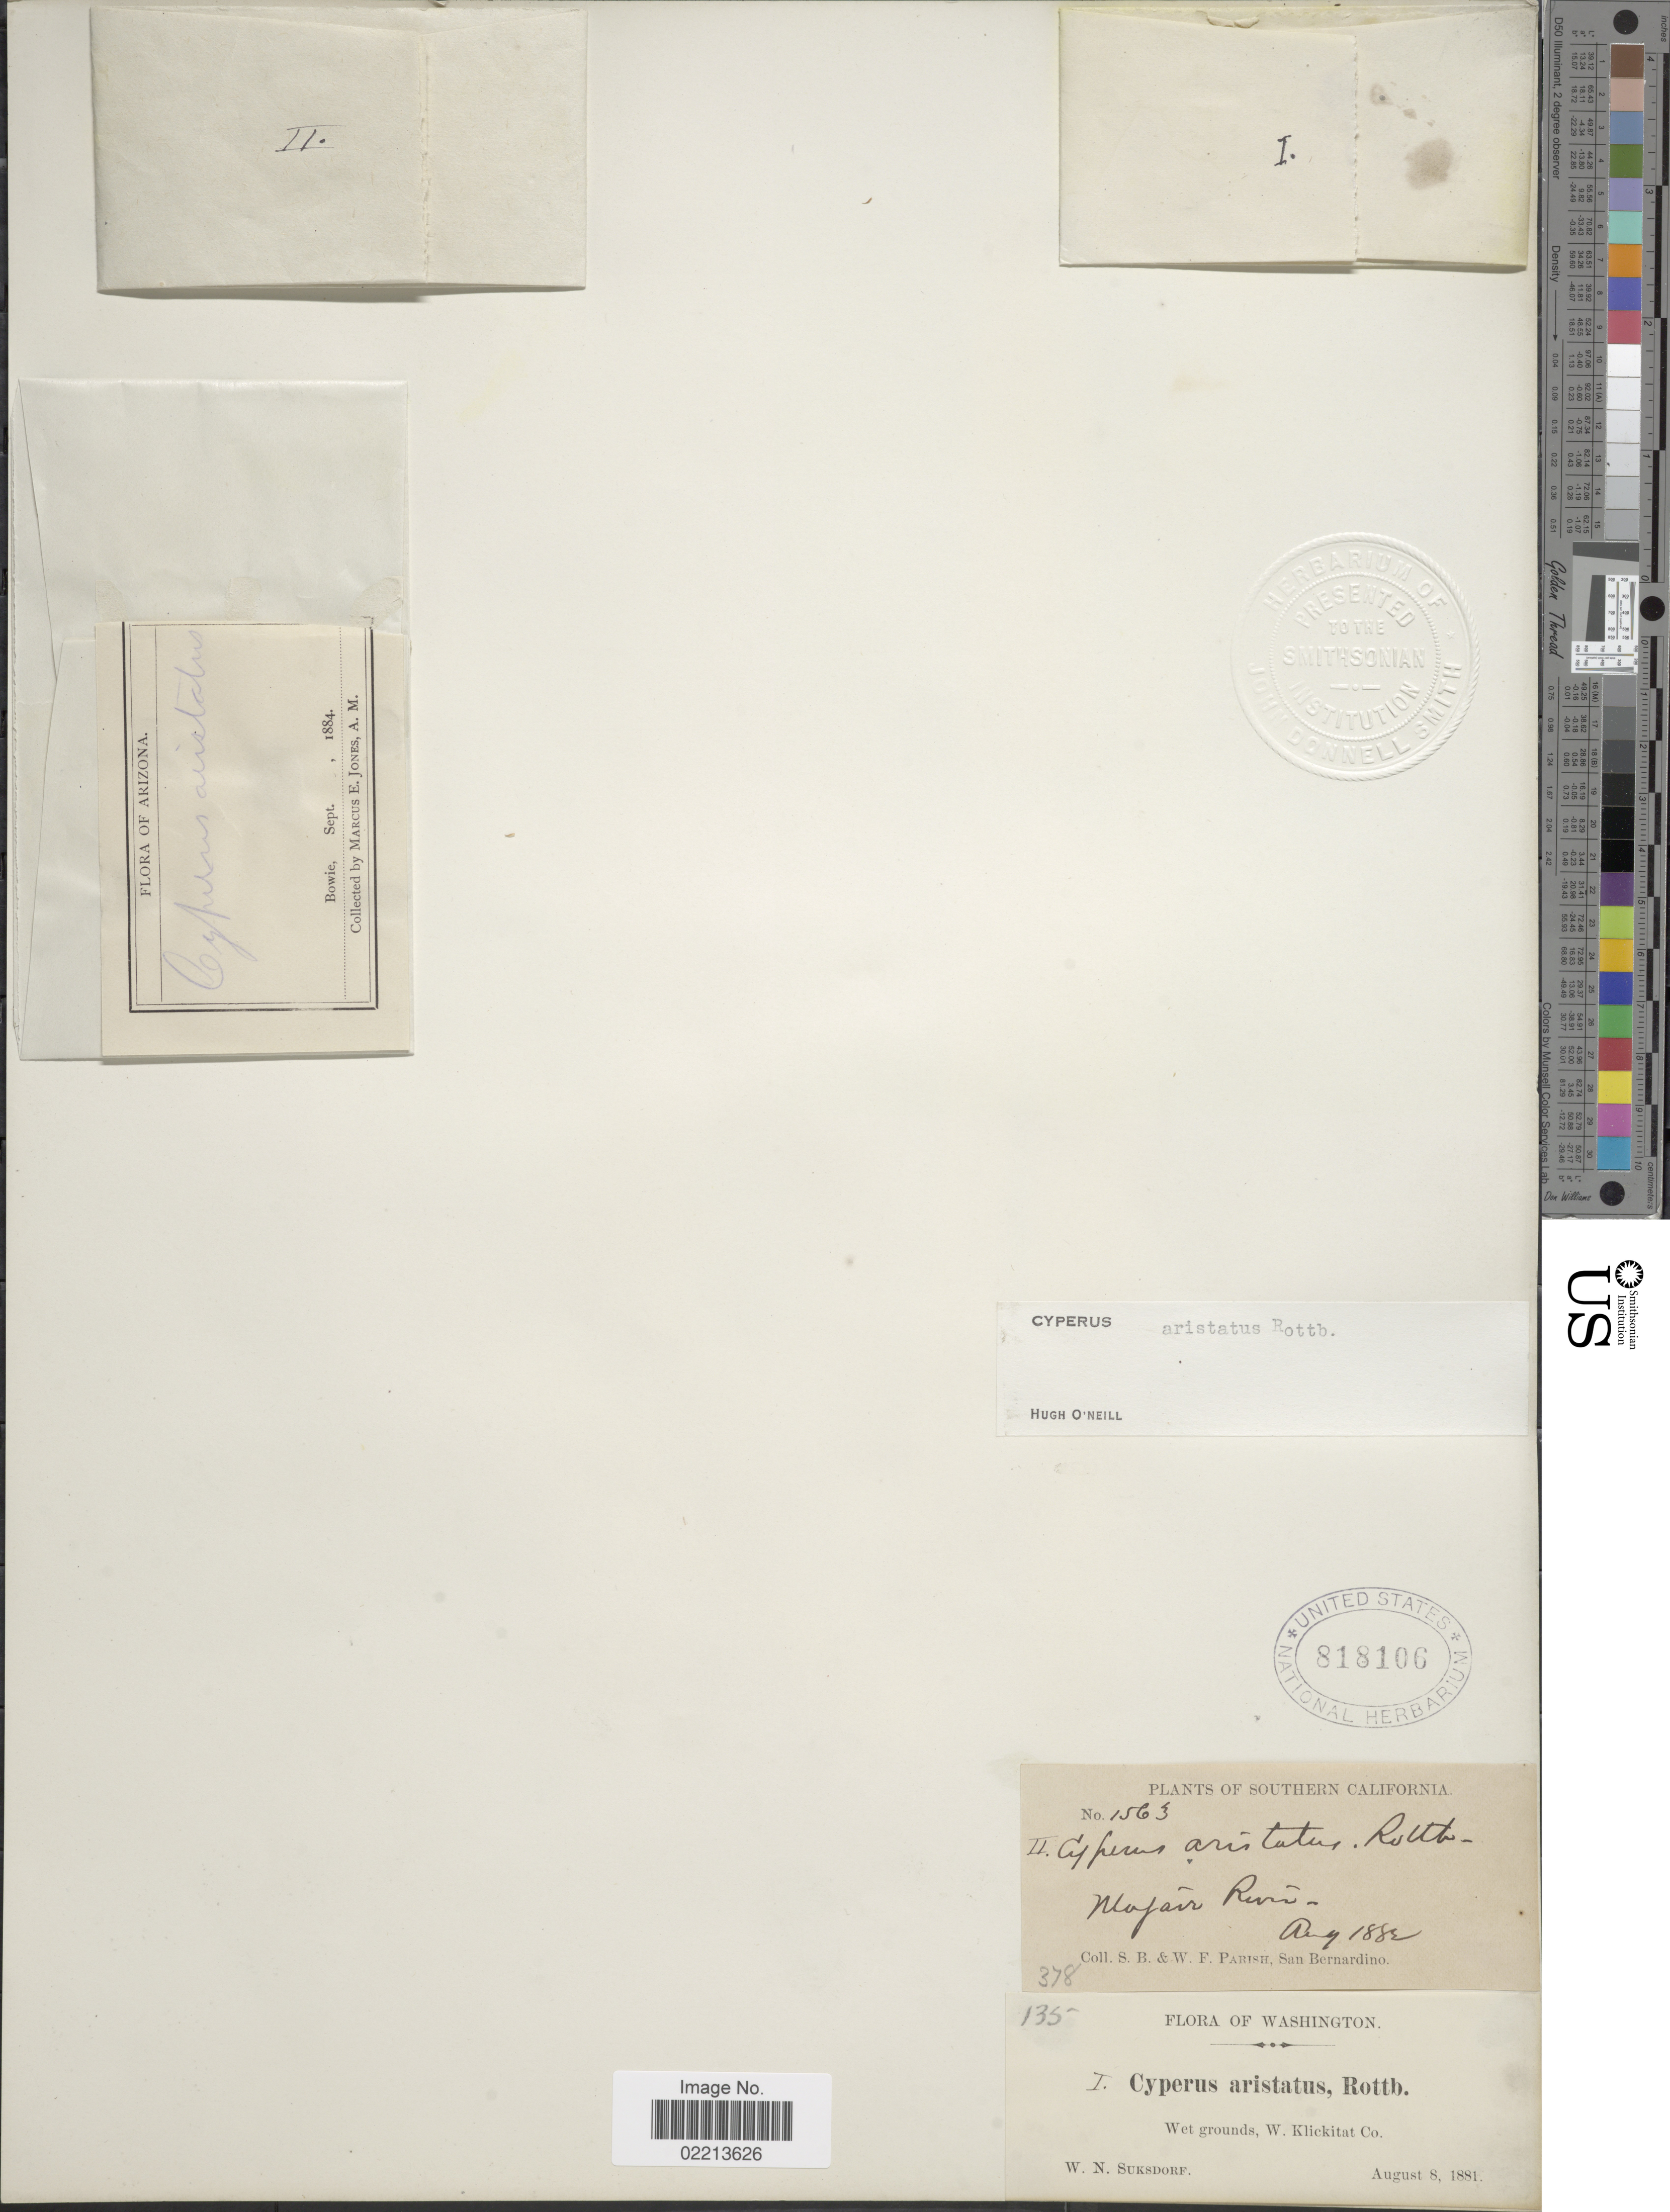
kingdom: Plantae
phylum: Tracheophyta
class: Liliopsida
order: Poales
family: Cyperaceae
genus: Cyperus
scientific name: Cyperus squarrosus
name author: L.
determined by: Strong, Mark T., (BOT), Smithsonian Institution - National Museum of Natural History (UNITED STATES)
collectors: S. B. Parish & W. F. Parish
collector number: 1563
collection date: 1882-08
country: United States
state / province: California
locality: Southern California, Mojave River.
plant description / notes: Corrected "Mafair River" to "Mojave River."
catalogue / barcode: US 818106